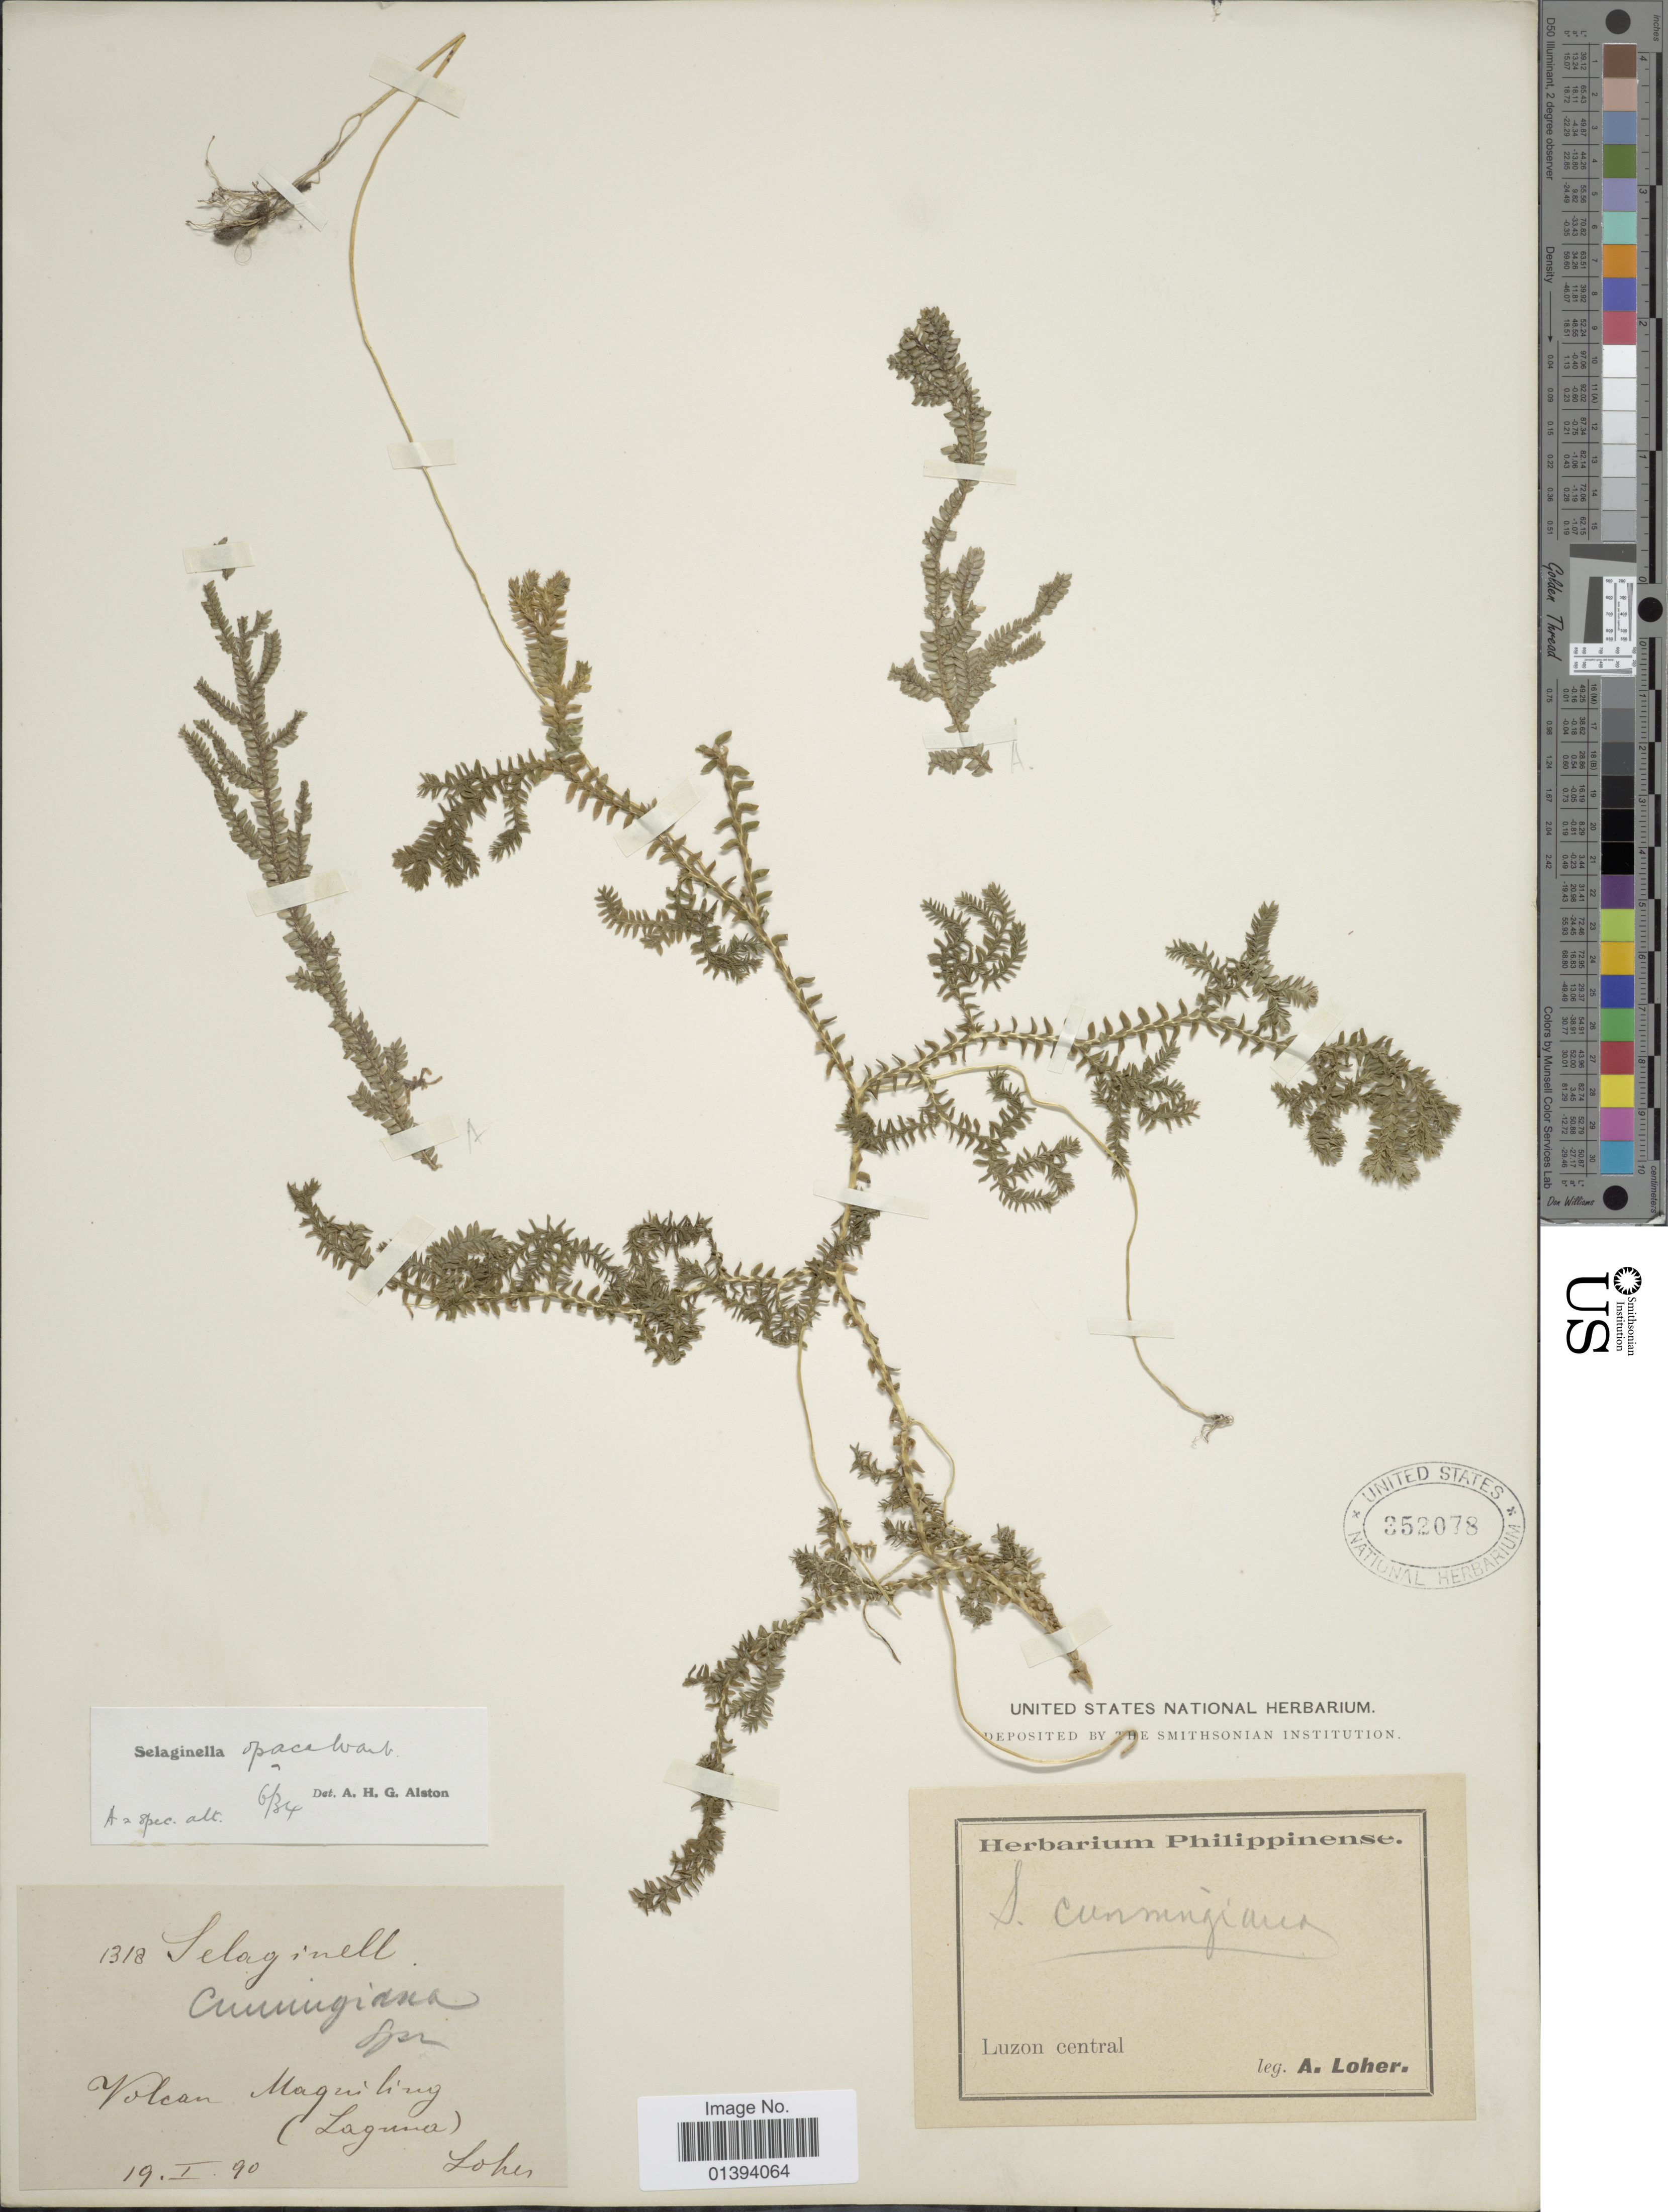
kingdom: Plantae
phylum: Tracheophyta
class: Lycopodiopsida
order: Selaginellales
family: Selaginellaceae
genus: Selaginella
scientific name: Selaginella opaca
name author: Warb.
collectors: A. Loher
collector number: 1318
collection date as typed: Transcribed d/m/y: 19/1/90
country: Philippines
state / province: Central Luzon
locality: Volcan Maquiling, (Laguna)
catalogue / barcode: US 352078